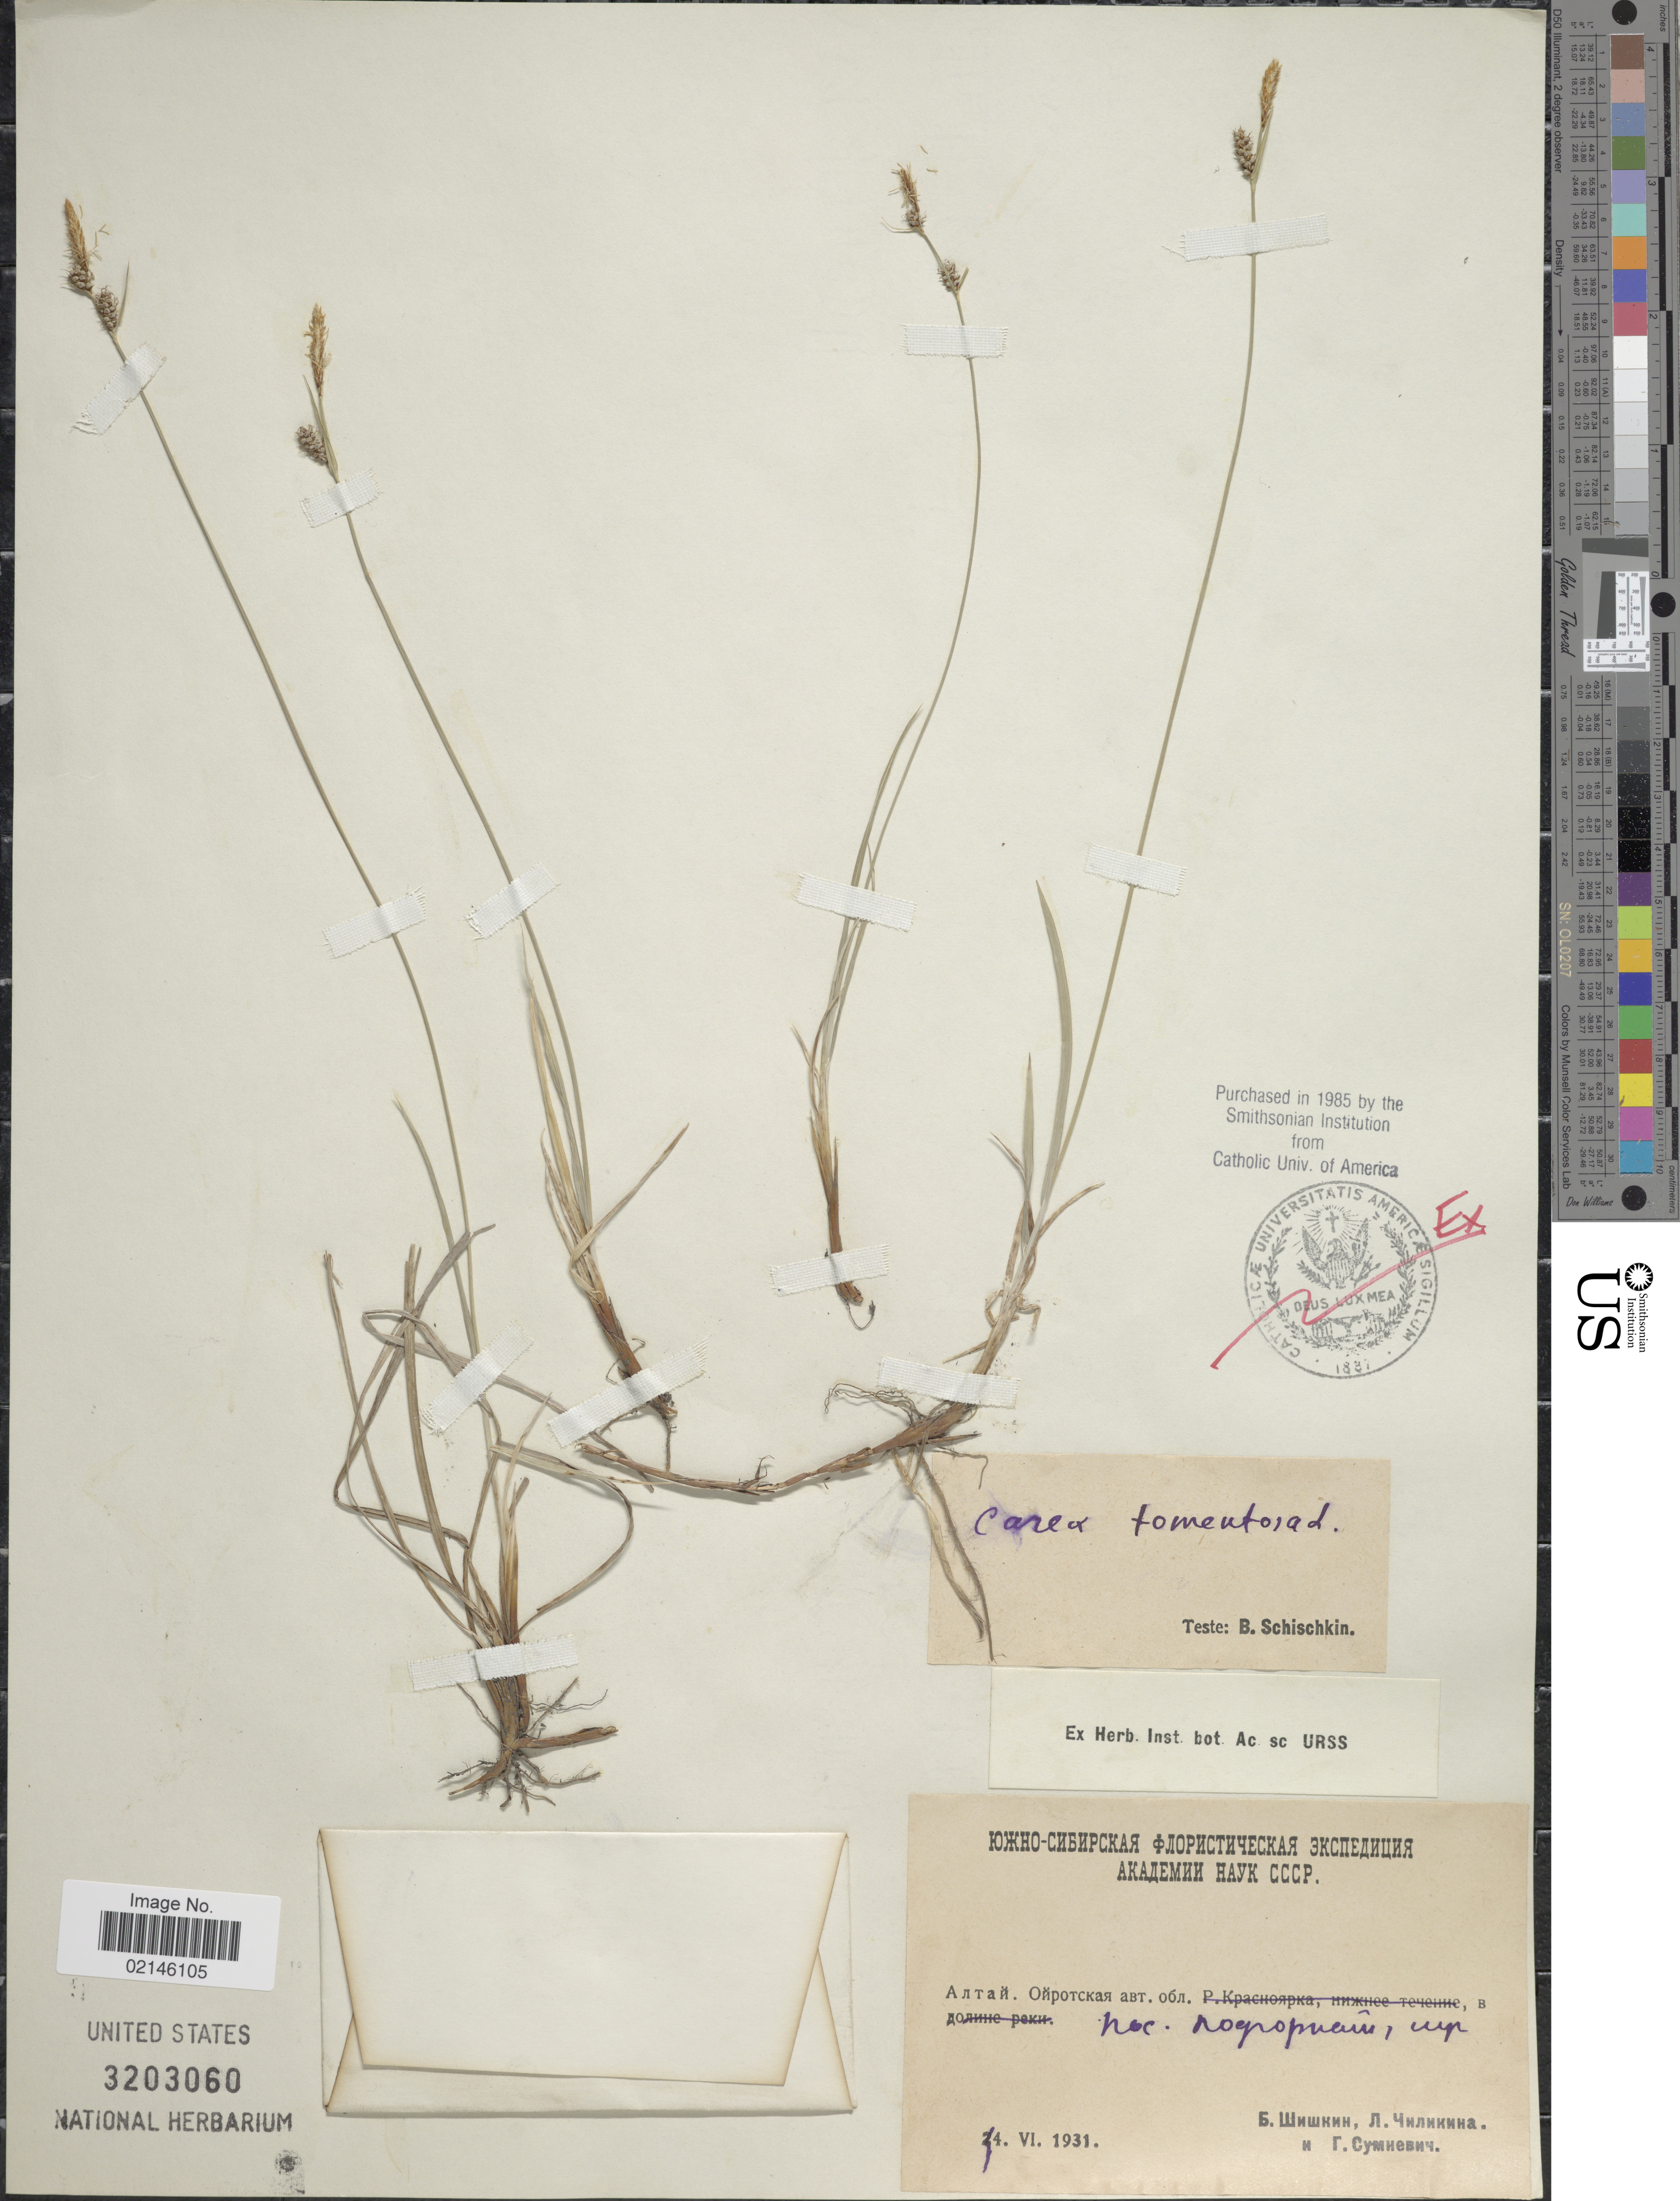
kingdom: Plantae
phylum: Tracheophyta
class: Liliopsida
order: Poales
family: Cyperaceae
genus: Carex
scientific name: Carex tomentosa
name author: L.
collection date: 1931-06-14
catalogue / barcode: US 3203060